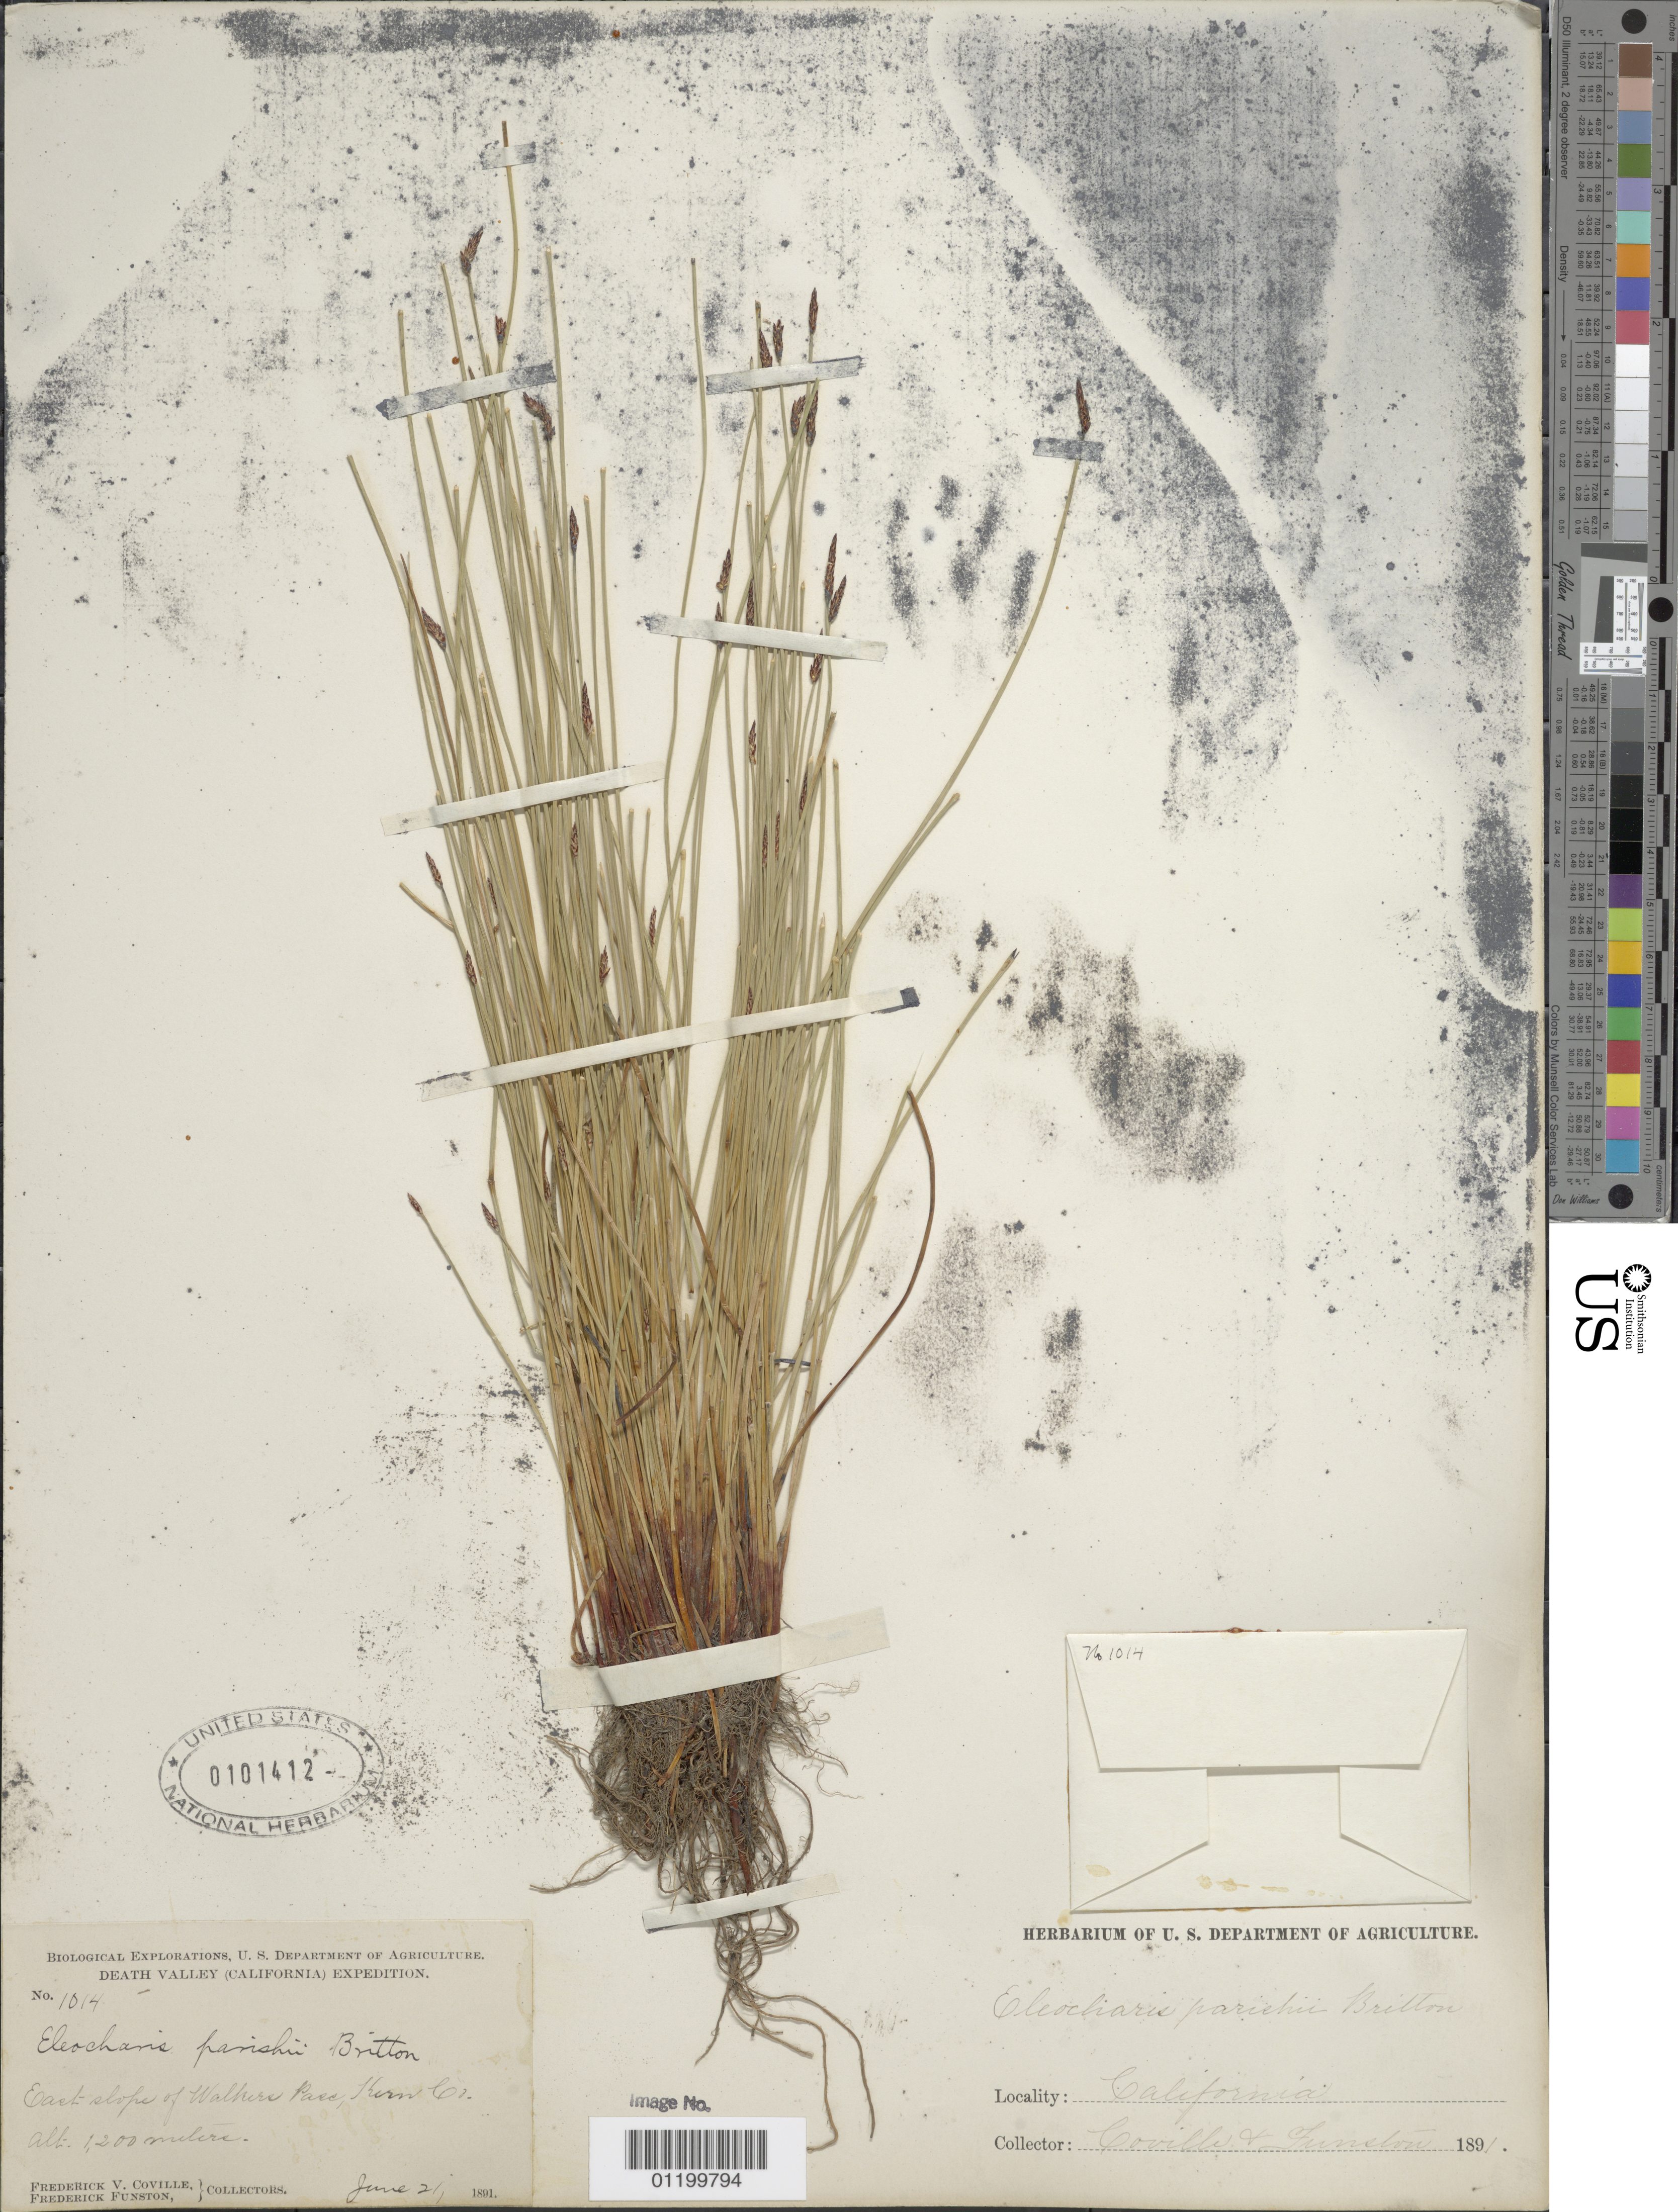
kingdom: Plantae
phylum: Tracheophyta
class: Liliopsida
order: Poales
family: Cyperaceae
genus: Eleocharis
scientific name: Eleocharis parishii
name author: Britton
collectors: F. V. Coville & F. Funston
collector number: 1014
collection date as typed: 21 Jun 1891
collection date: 1891-06-21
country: United States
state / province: California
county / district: Kern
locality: East slope of Walker Pass.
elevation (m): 1200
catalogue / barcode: US 101412